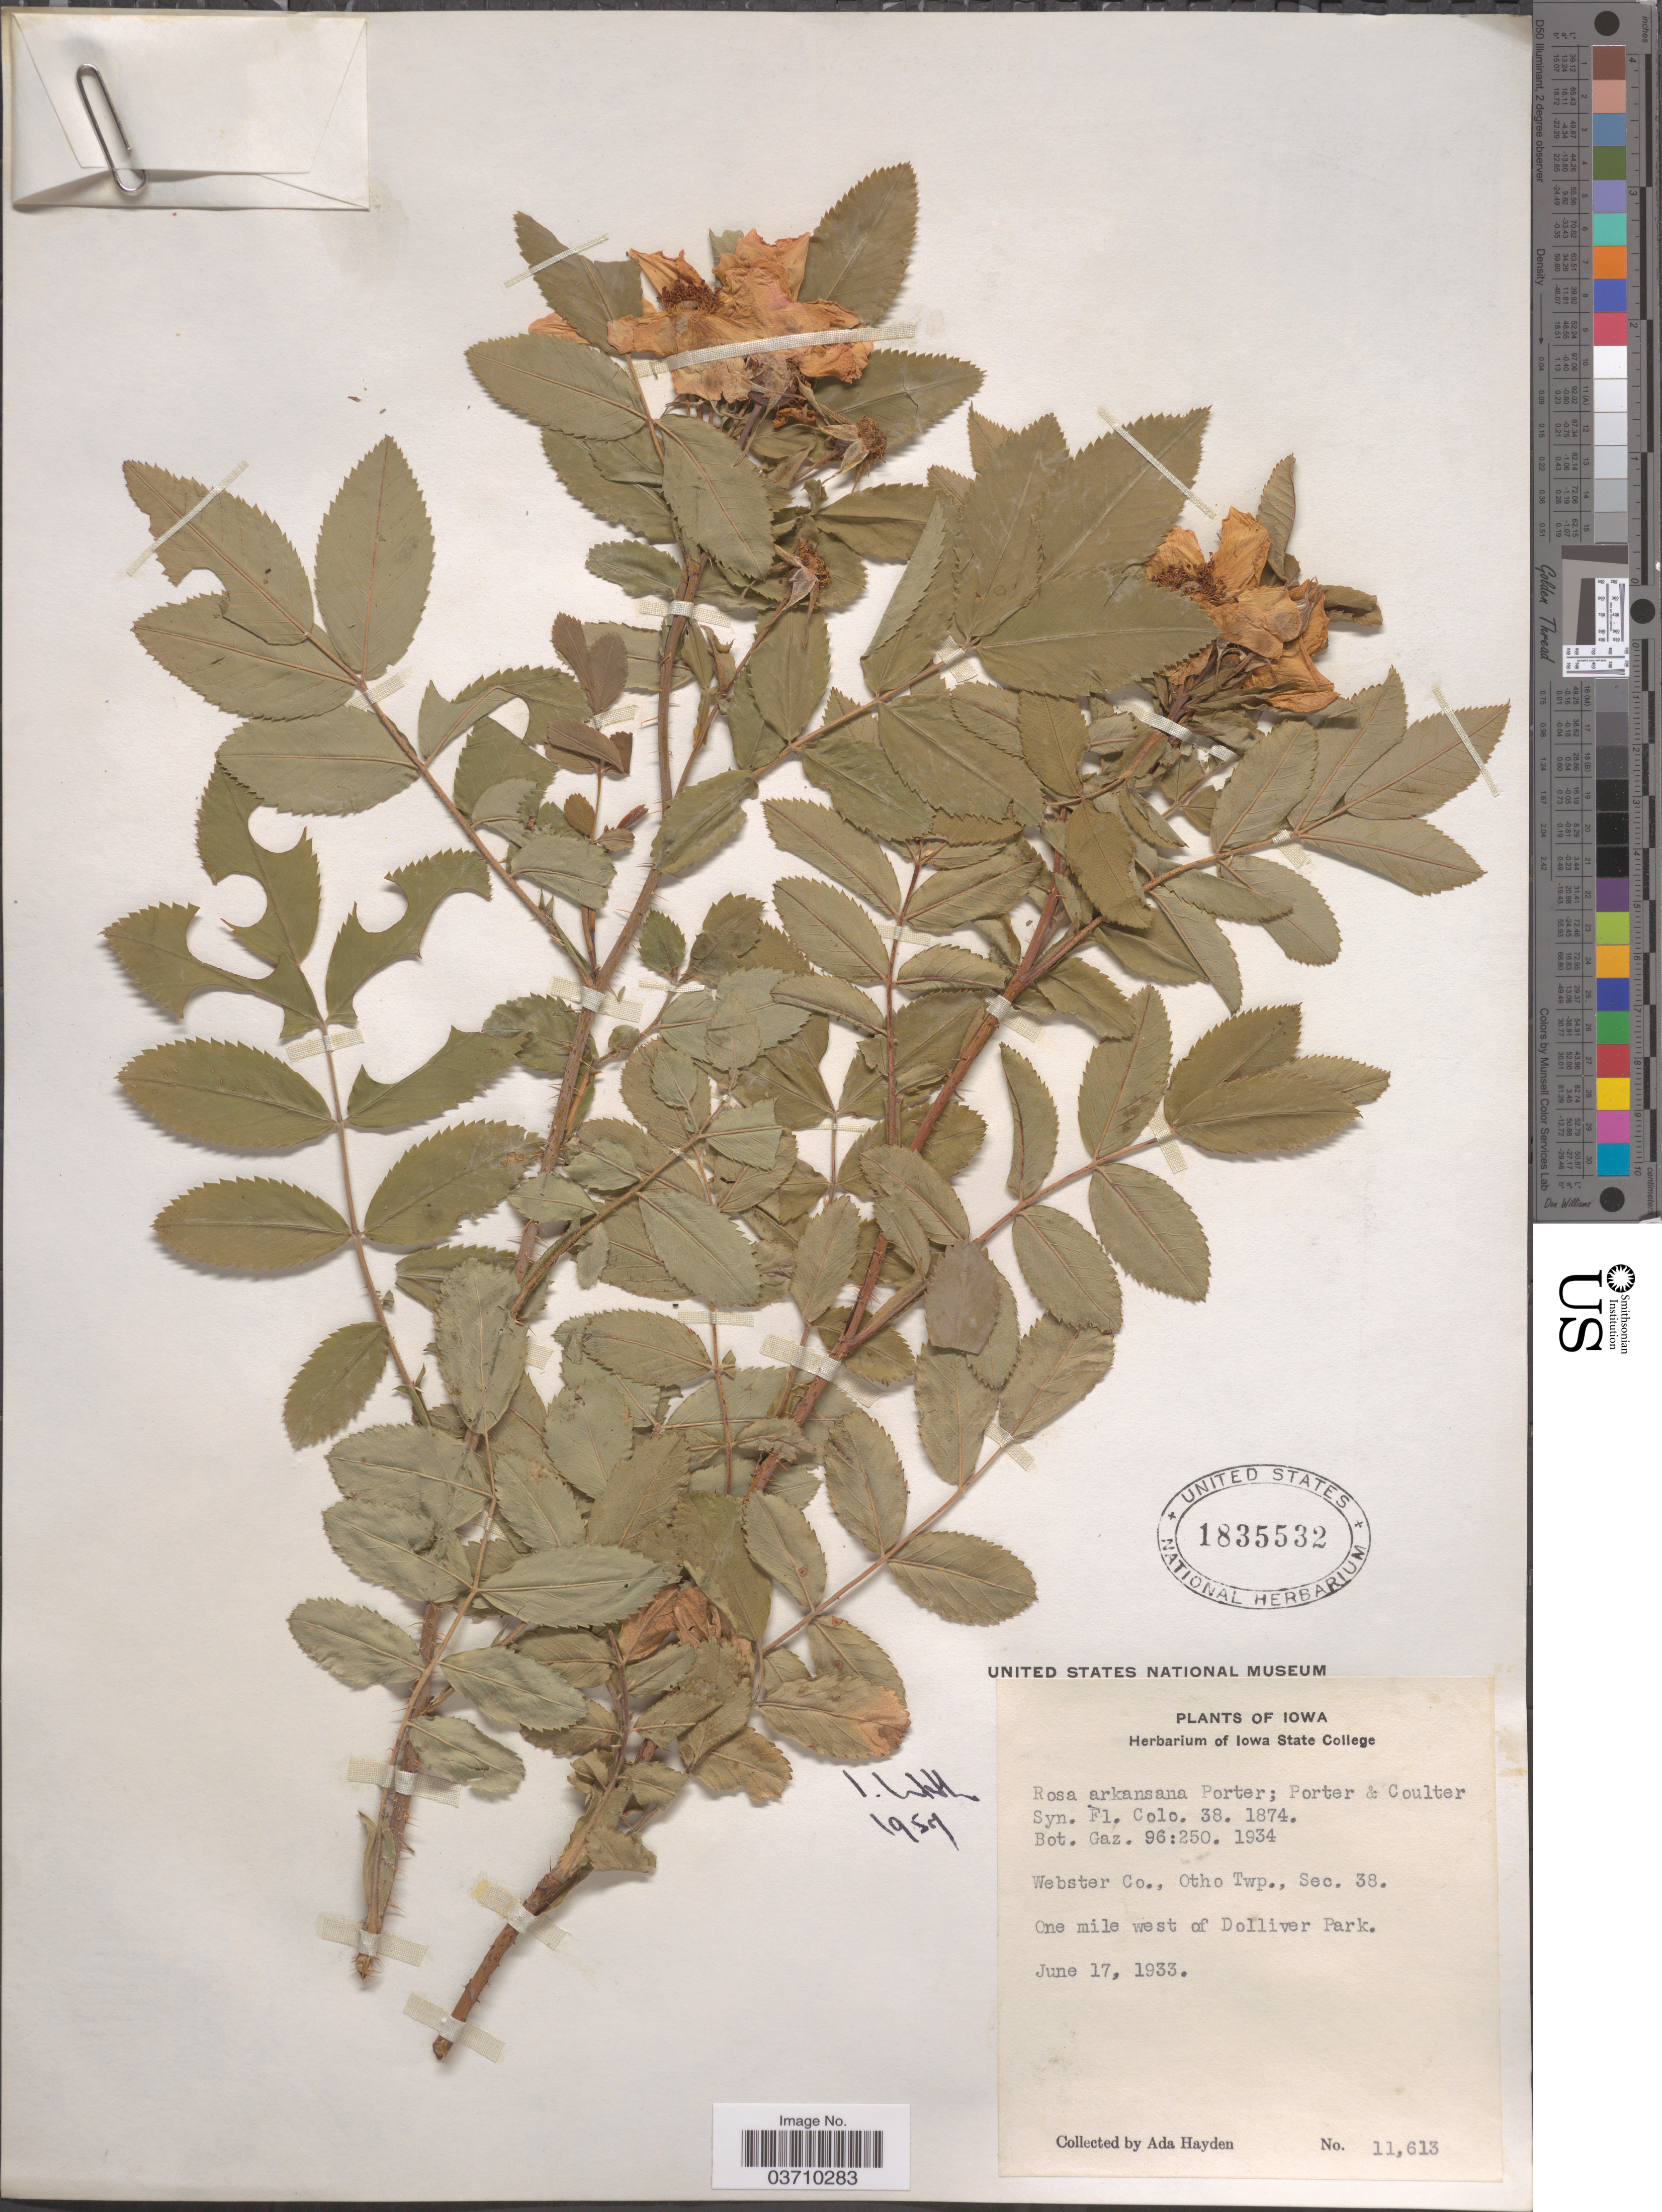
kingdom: Plantae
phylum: Tracheophyta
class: Magnoliopsida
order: Rosales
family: Rosaceae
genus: Rosa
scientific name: Rosa arkansana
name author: Porter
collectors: Ada Hayden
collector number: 11613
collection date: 1933-06-17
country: United States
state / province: Iowa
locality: Webster Co., Otho Twp., Sec. 38. One mile west of Dolliver Park.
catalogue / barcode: US 1835532